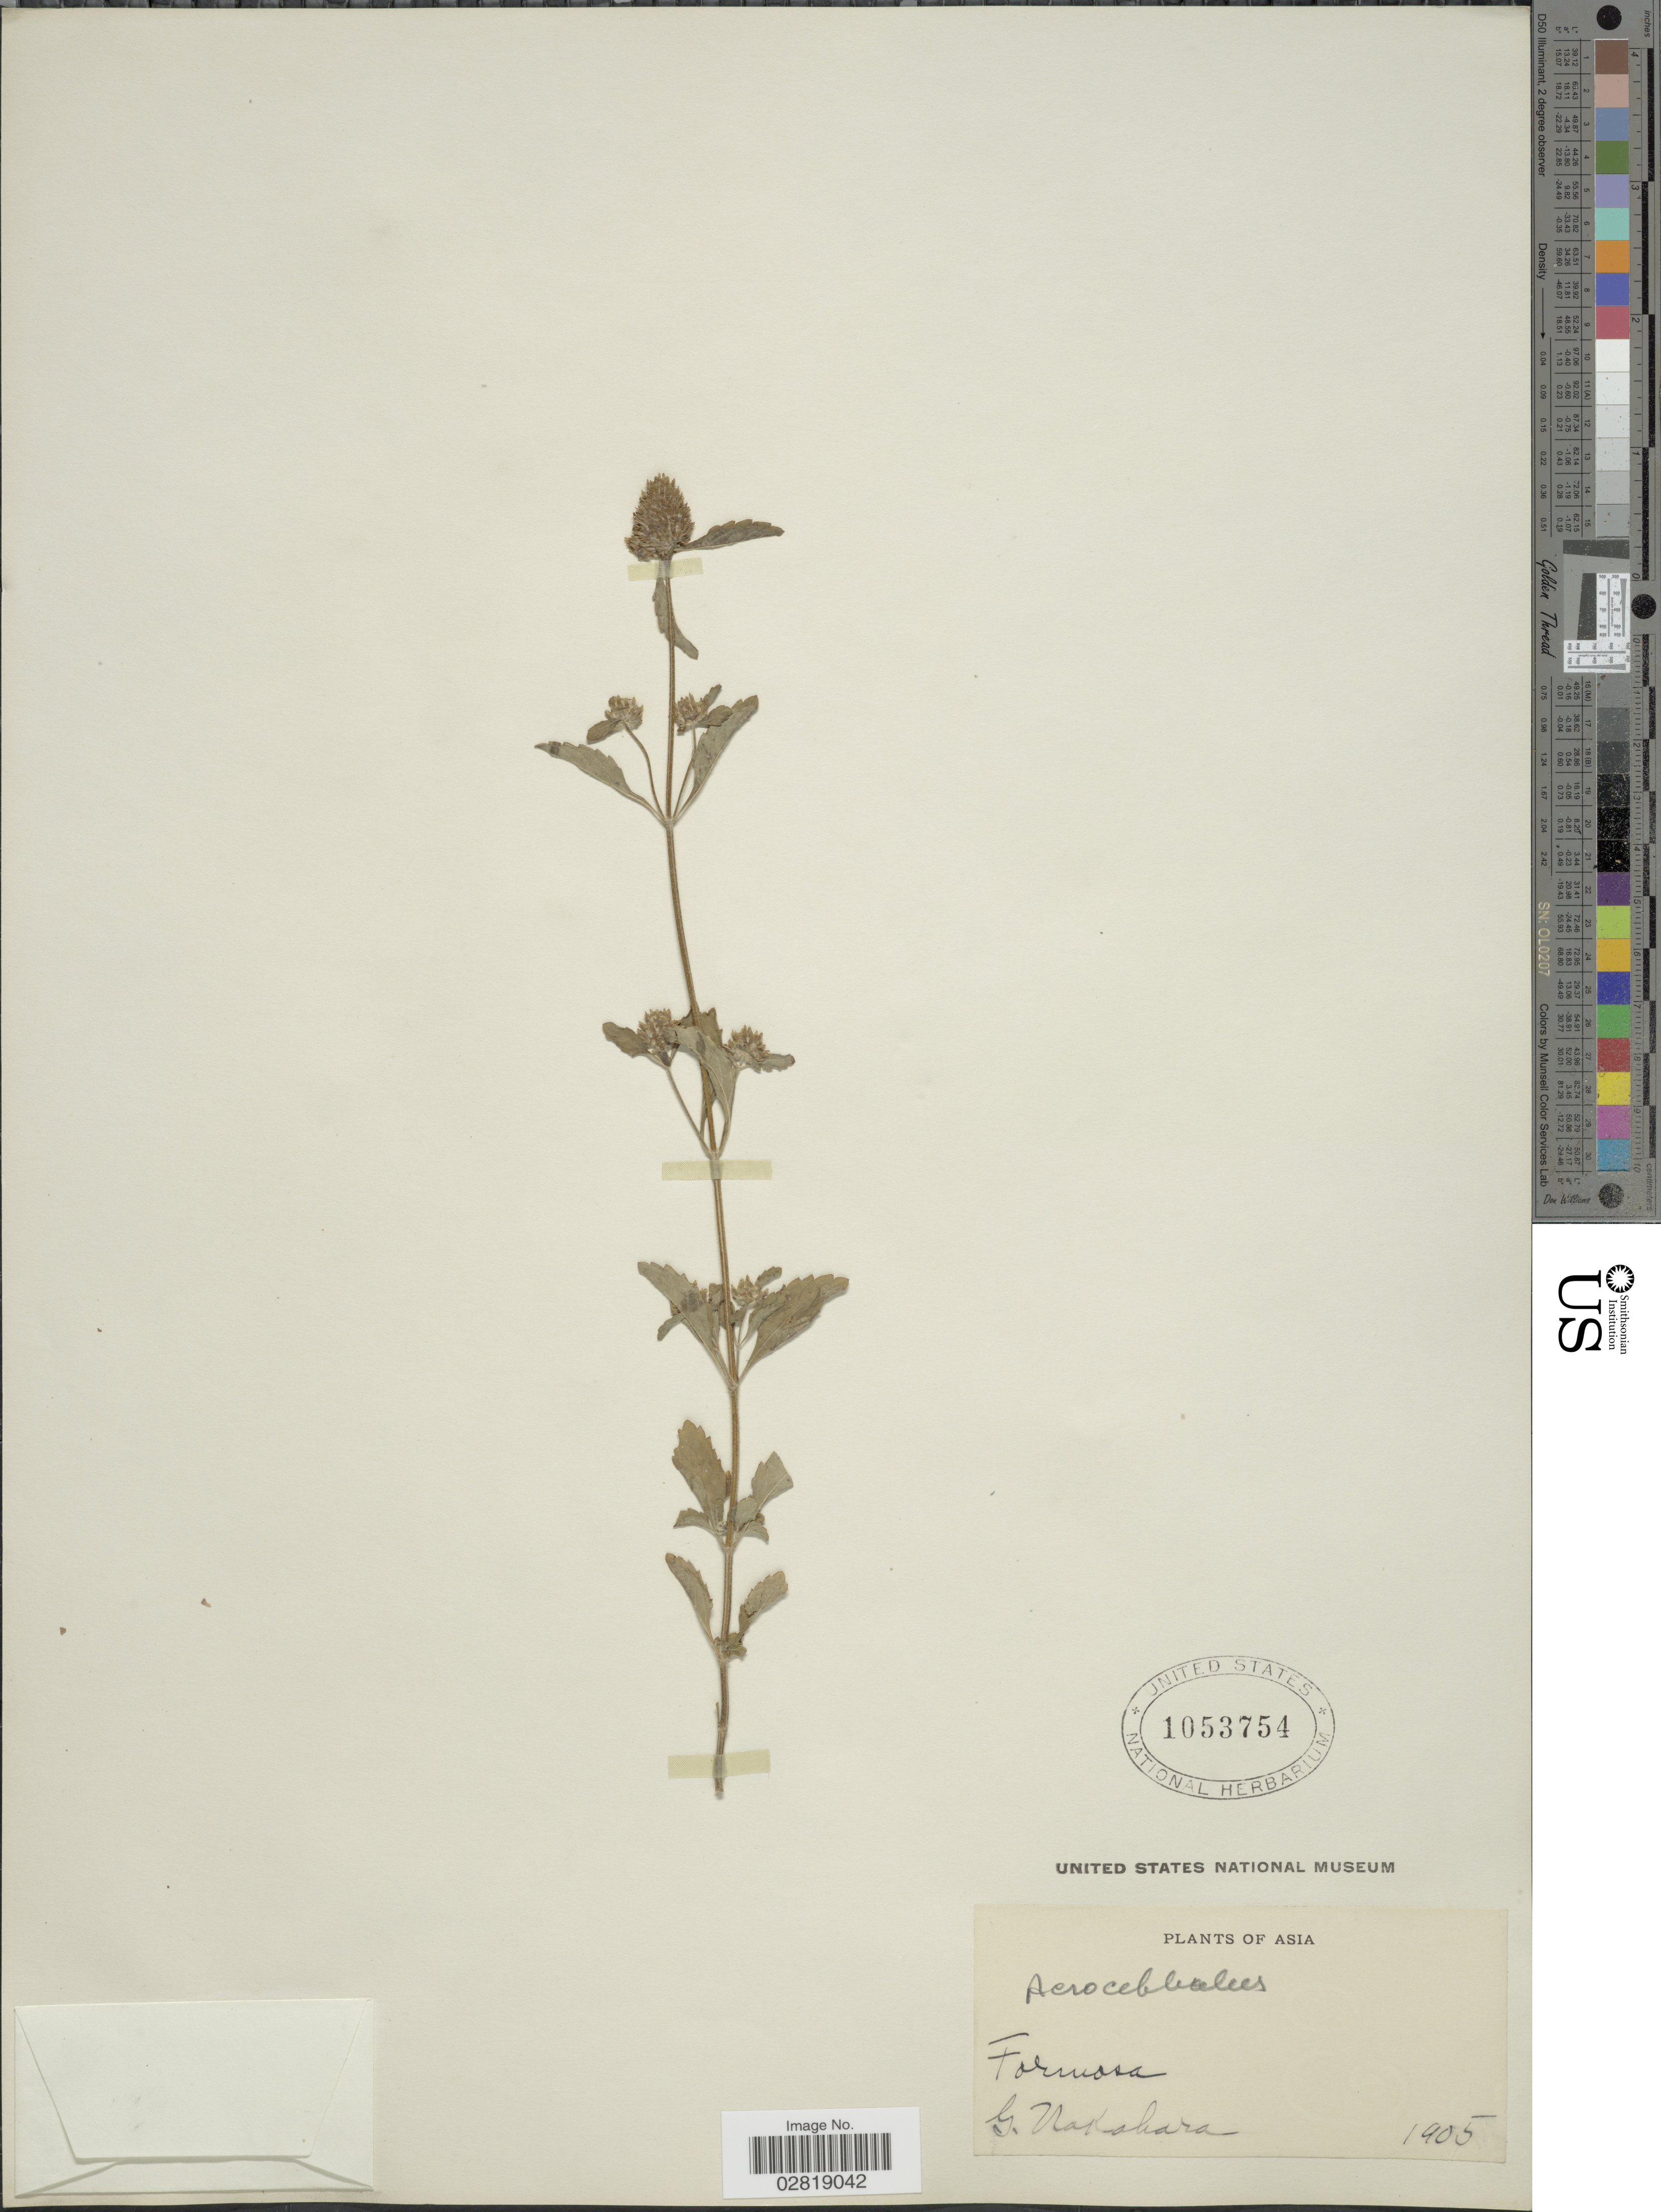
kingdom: Plantae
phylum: Tracheophyta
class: Magnoliopsida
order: Lamiales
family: Lamiaceae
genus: Platostoma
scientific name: Platostoma hispidum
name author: (L.) A.J. Paton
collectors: G. Nakahara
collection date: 1905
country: Taiwan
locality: Formosa. Asia.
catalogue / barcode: US 1053754